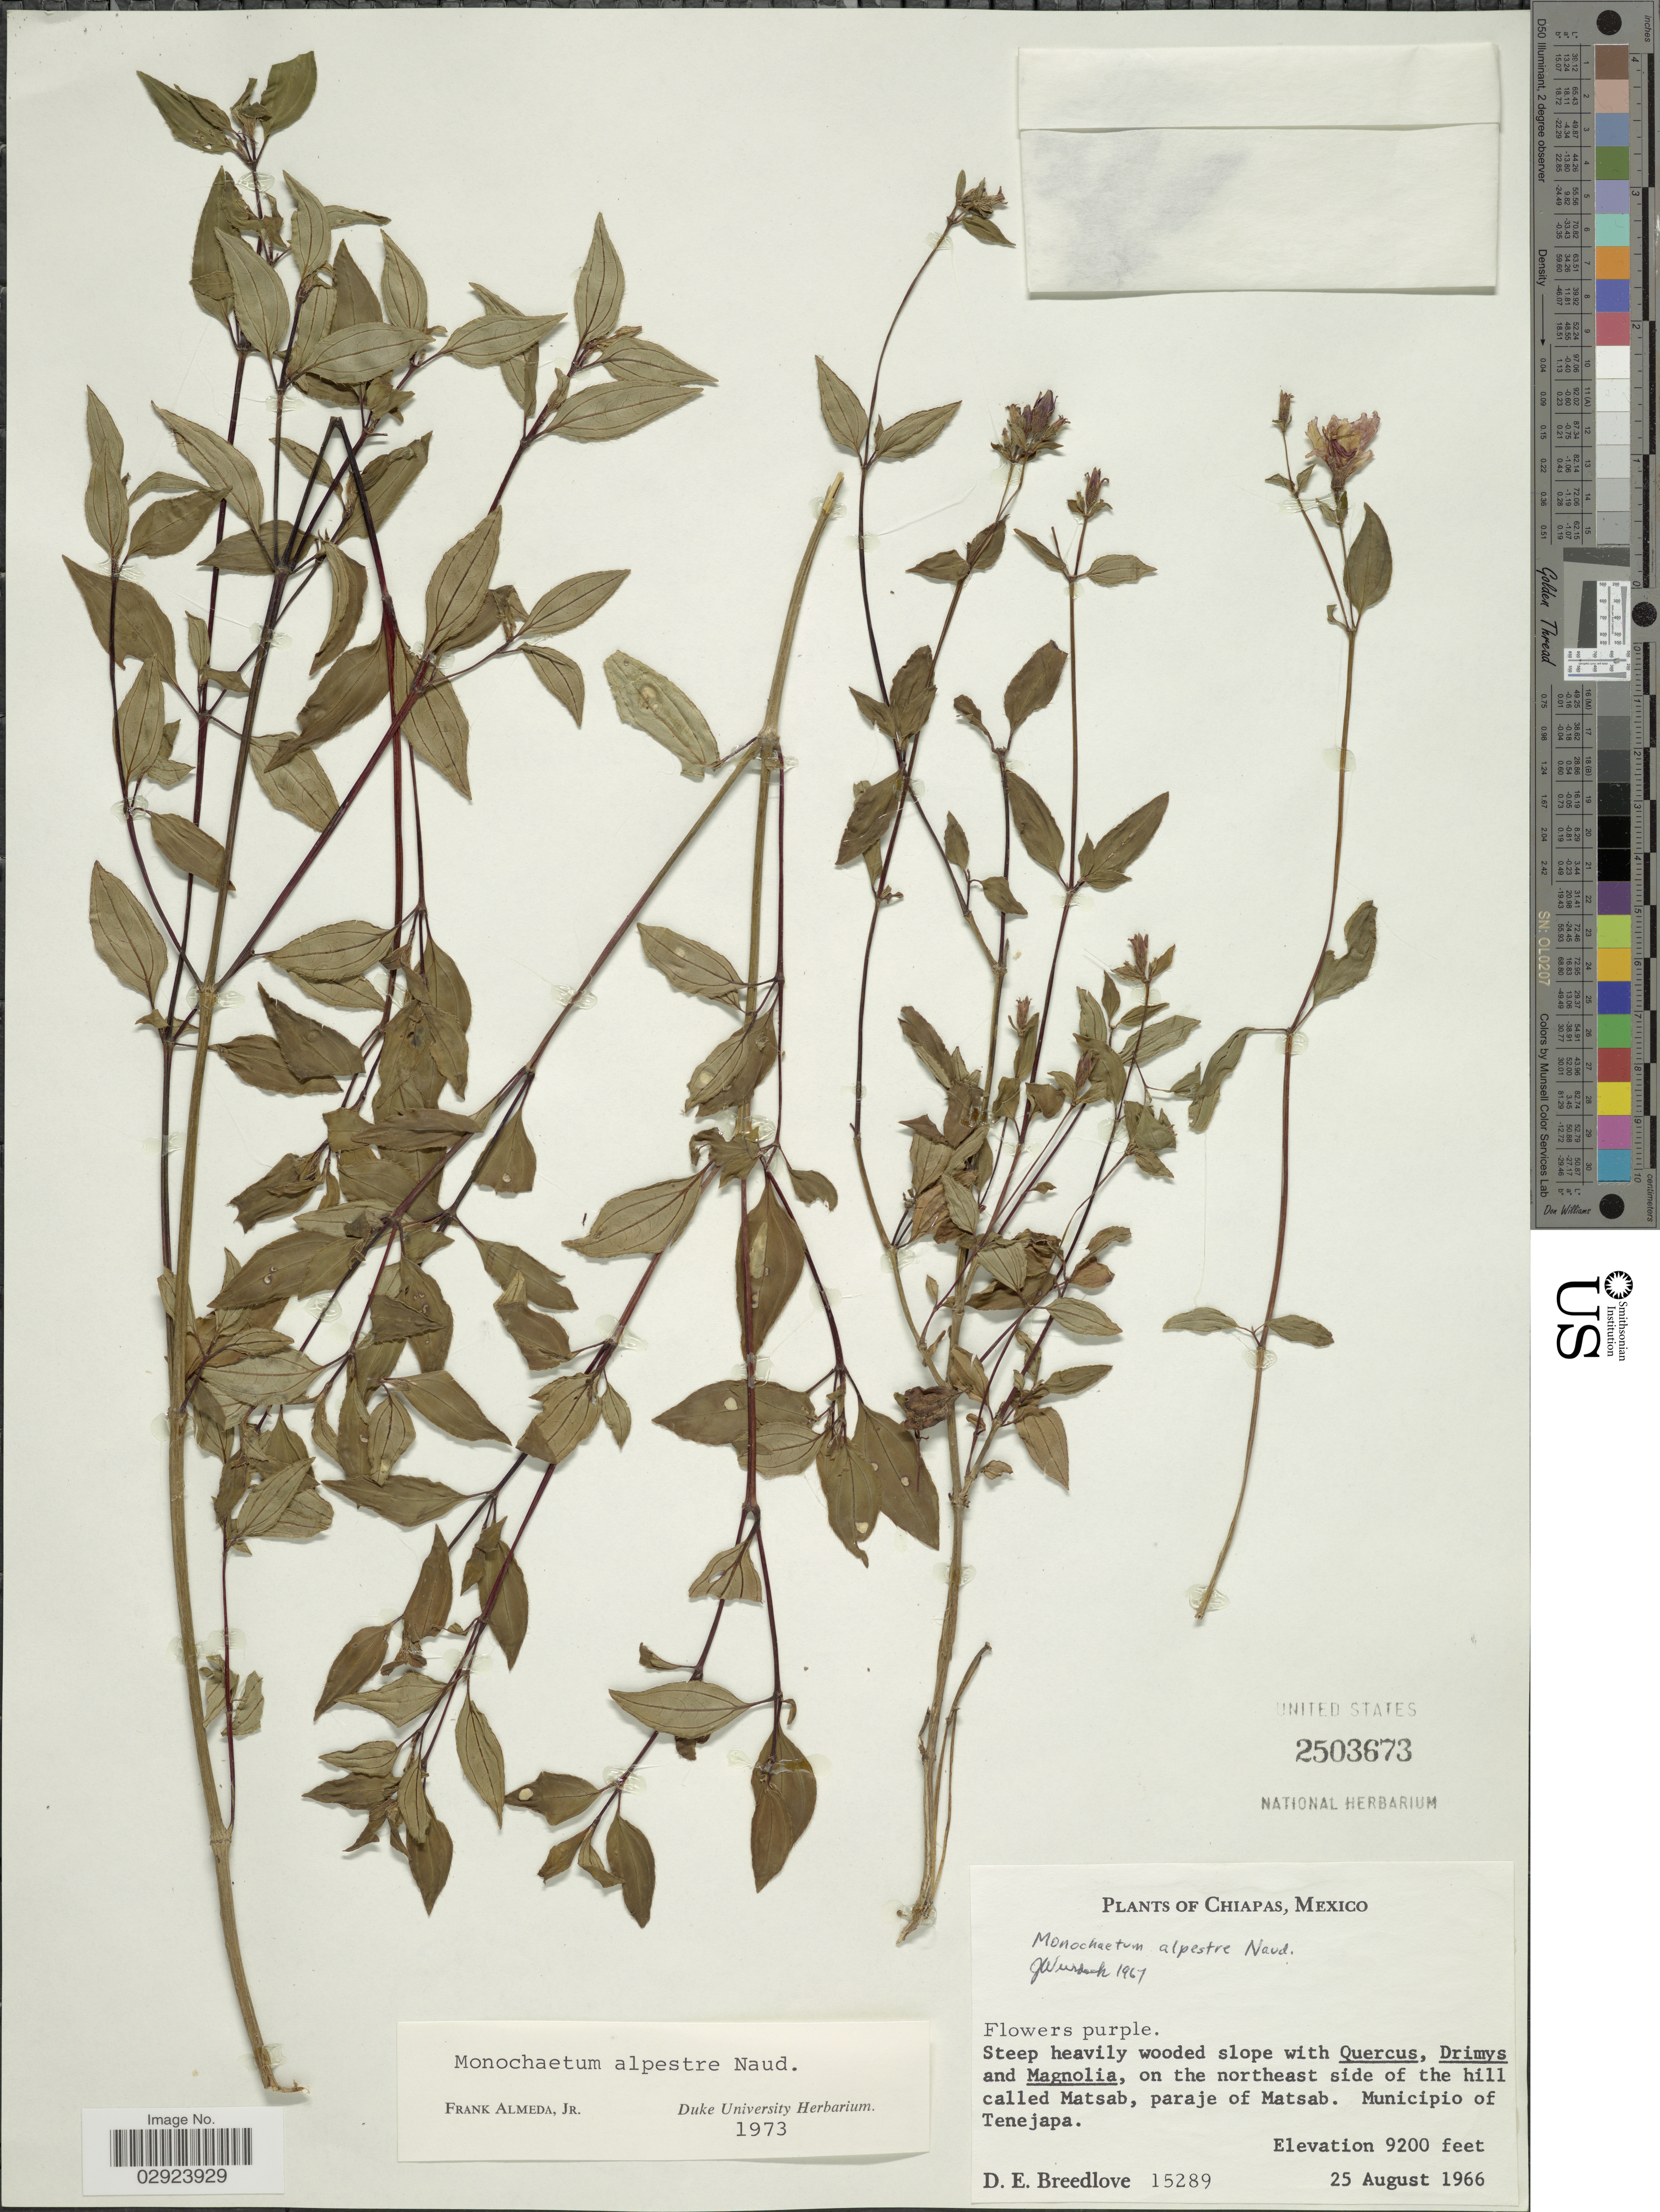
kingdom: Plantae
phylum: Tracheophyta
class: Magnoliopsida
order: Myrtales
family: Melastomataceae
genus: Monochaetum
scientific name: Monochaetum alpestre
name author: Naudin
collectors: D. E. Breedlove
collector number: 15289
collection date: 1966-08-25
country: Mexico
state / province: Chiapas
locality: On the northeast side of the hill called Matsab, paraje of Matsab. Municipio of Tenejapa.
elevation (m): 2804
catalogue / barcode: US 2503673